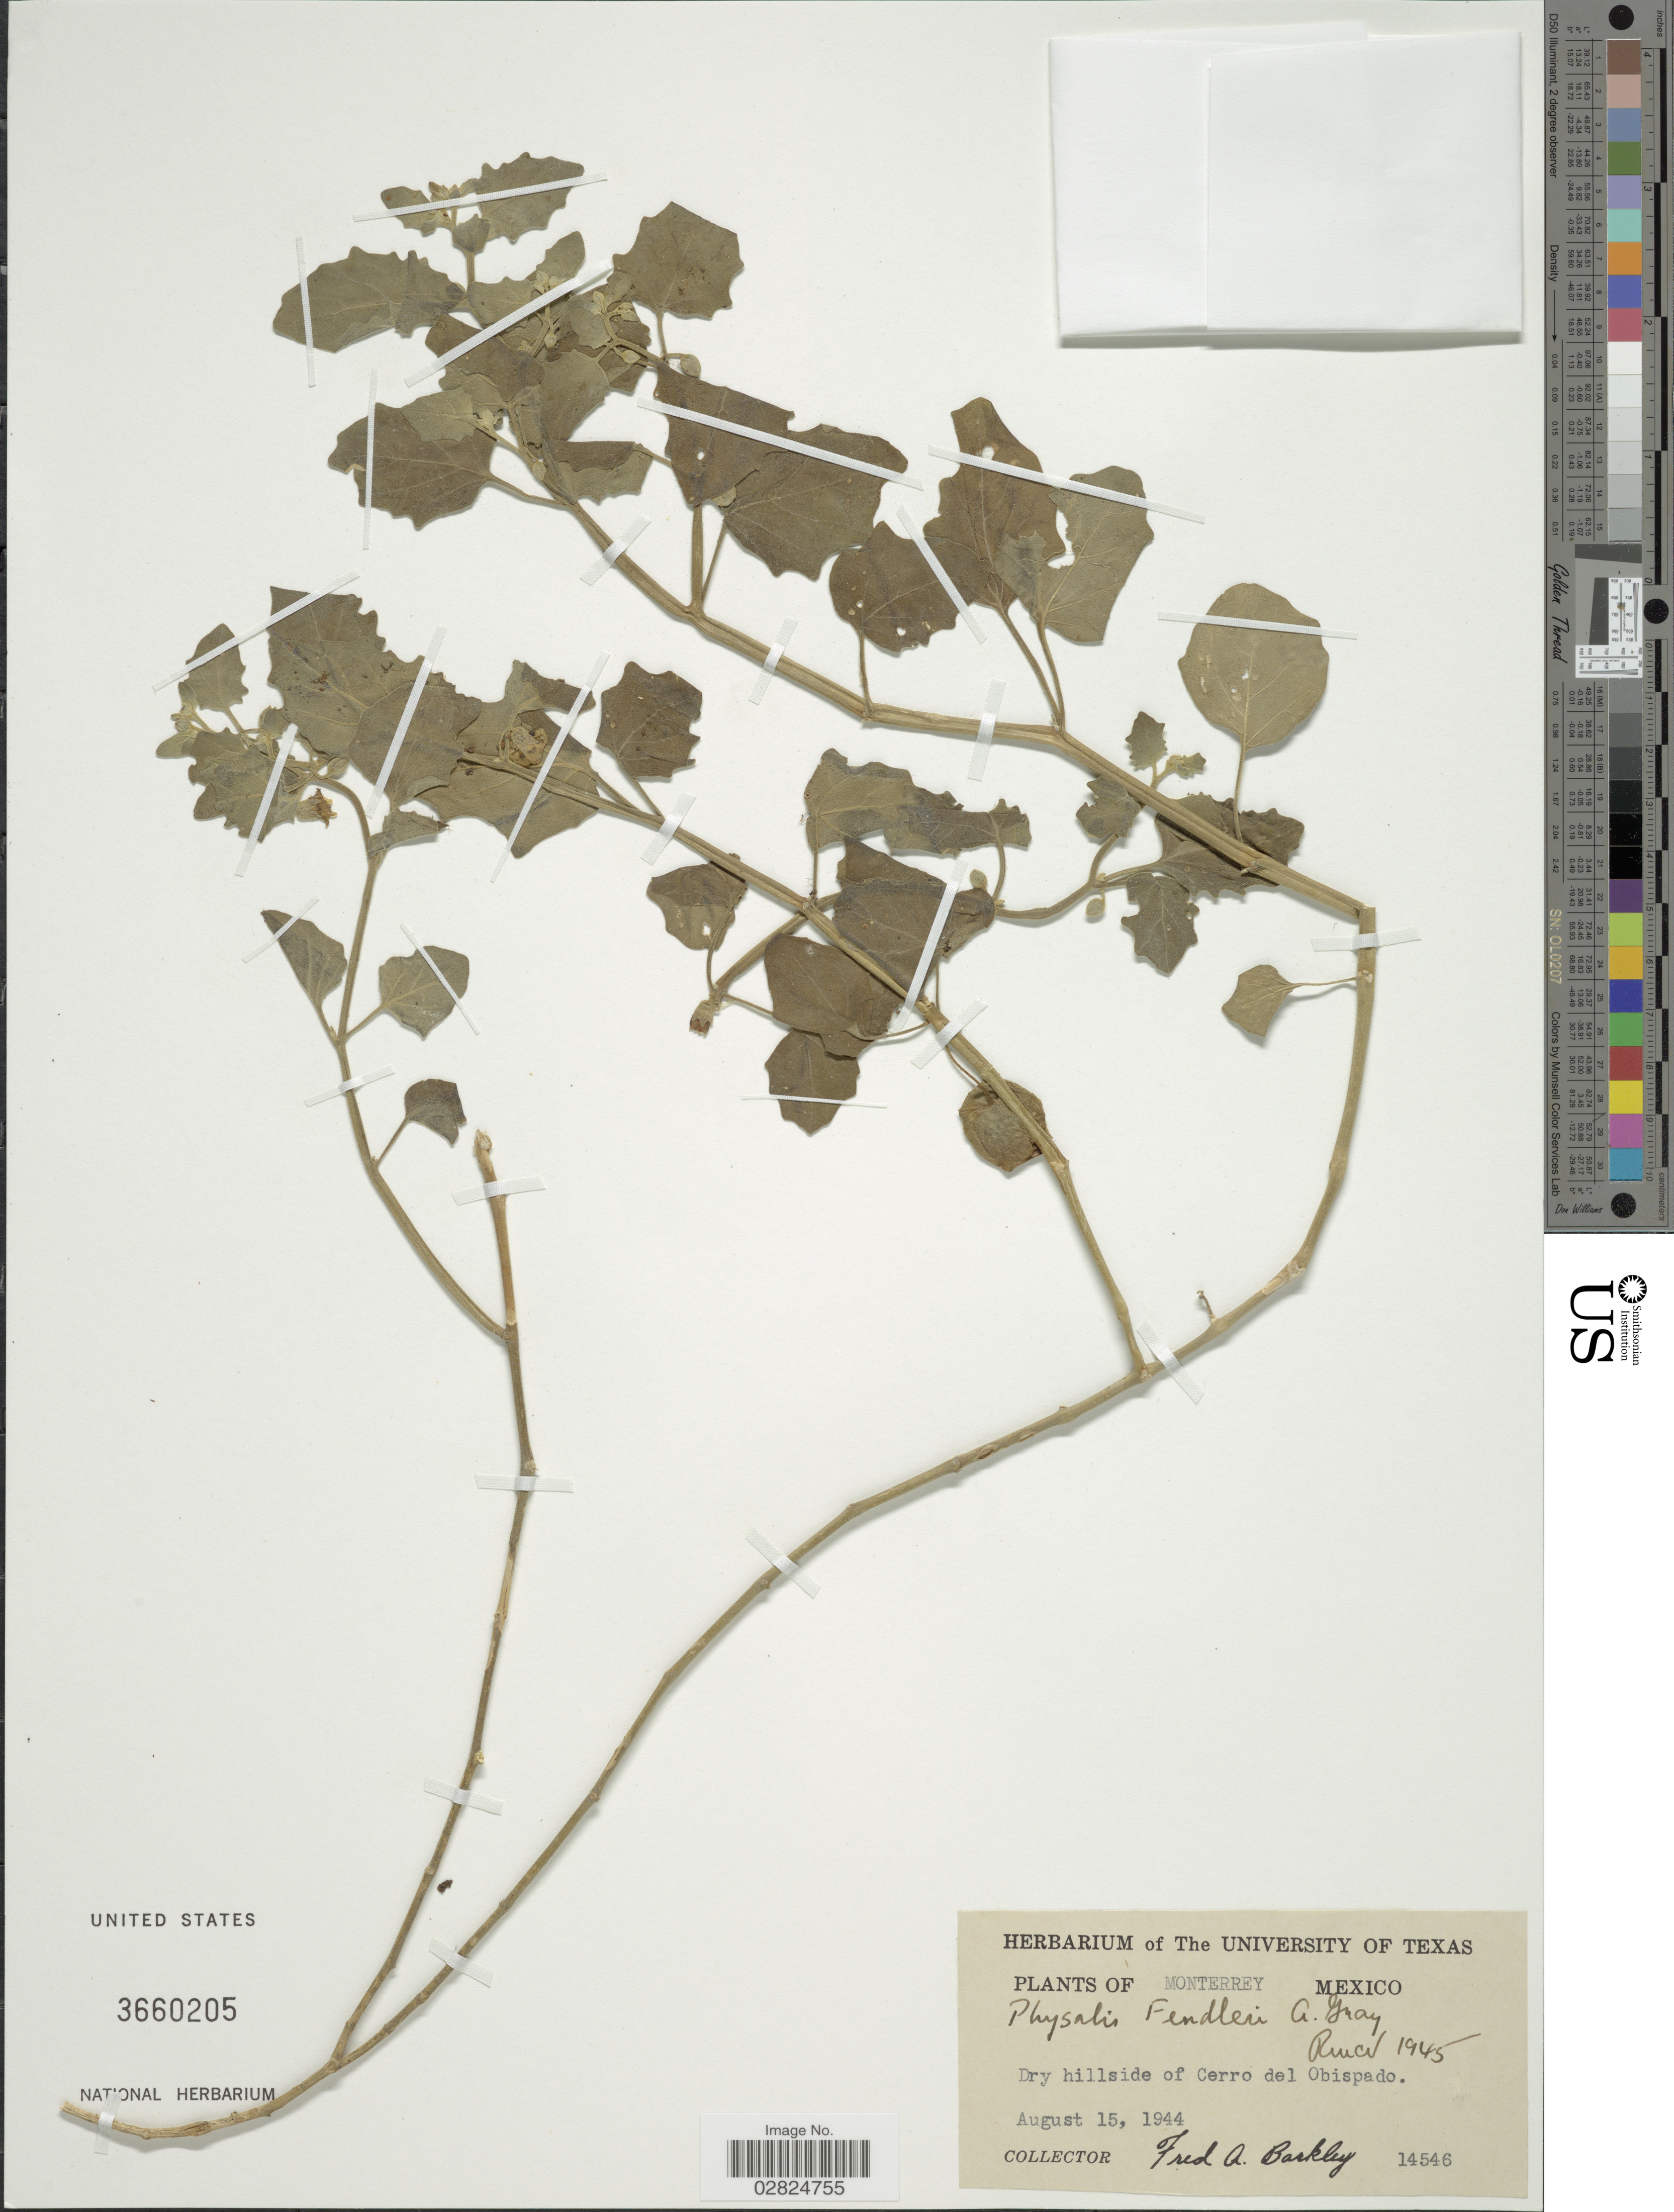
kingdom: Plantae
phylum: Tracheophyta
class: Magnoliopsida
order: Solanales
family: Solanaceae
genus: Physalis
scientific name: Physalis fendleri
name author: A. Gray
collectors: F. A. Barkley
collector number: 14546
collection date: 1944-08-15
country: Mexico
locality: Monterrey. Dry hillside of Cerro del Obispado.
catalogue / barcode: US 3660205